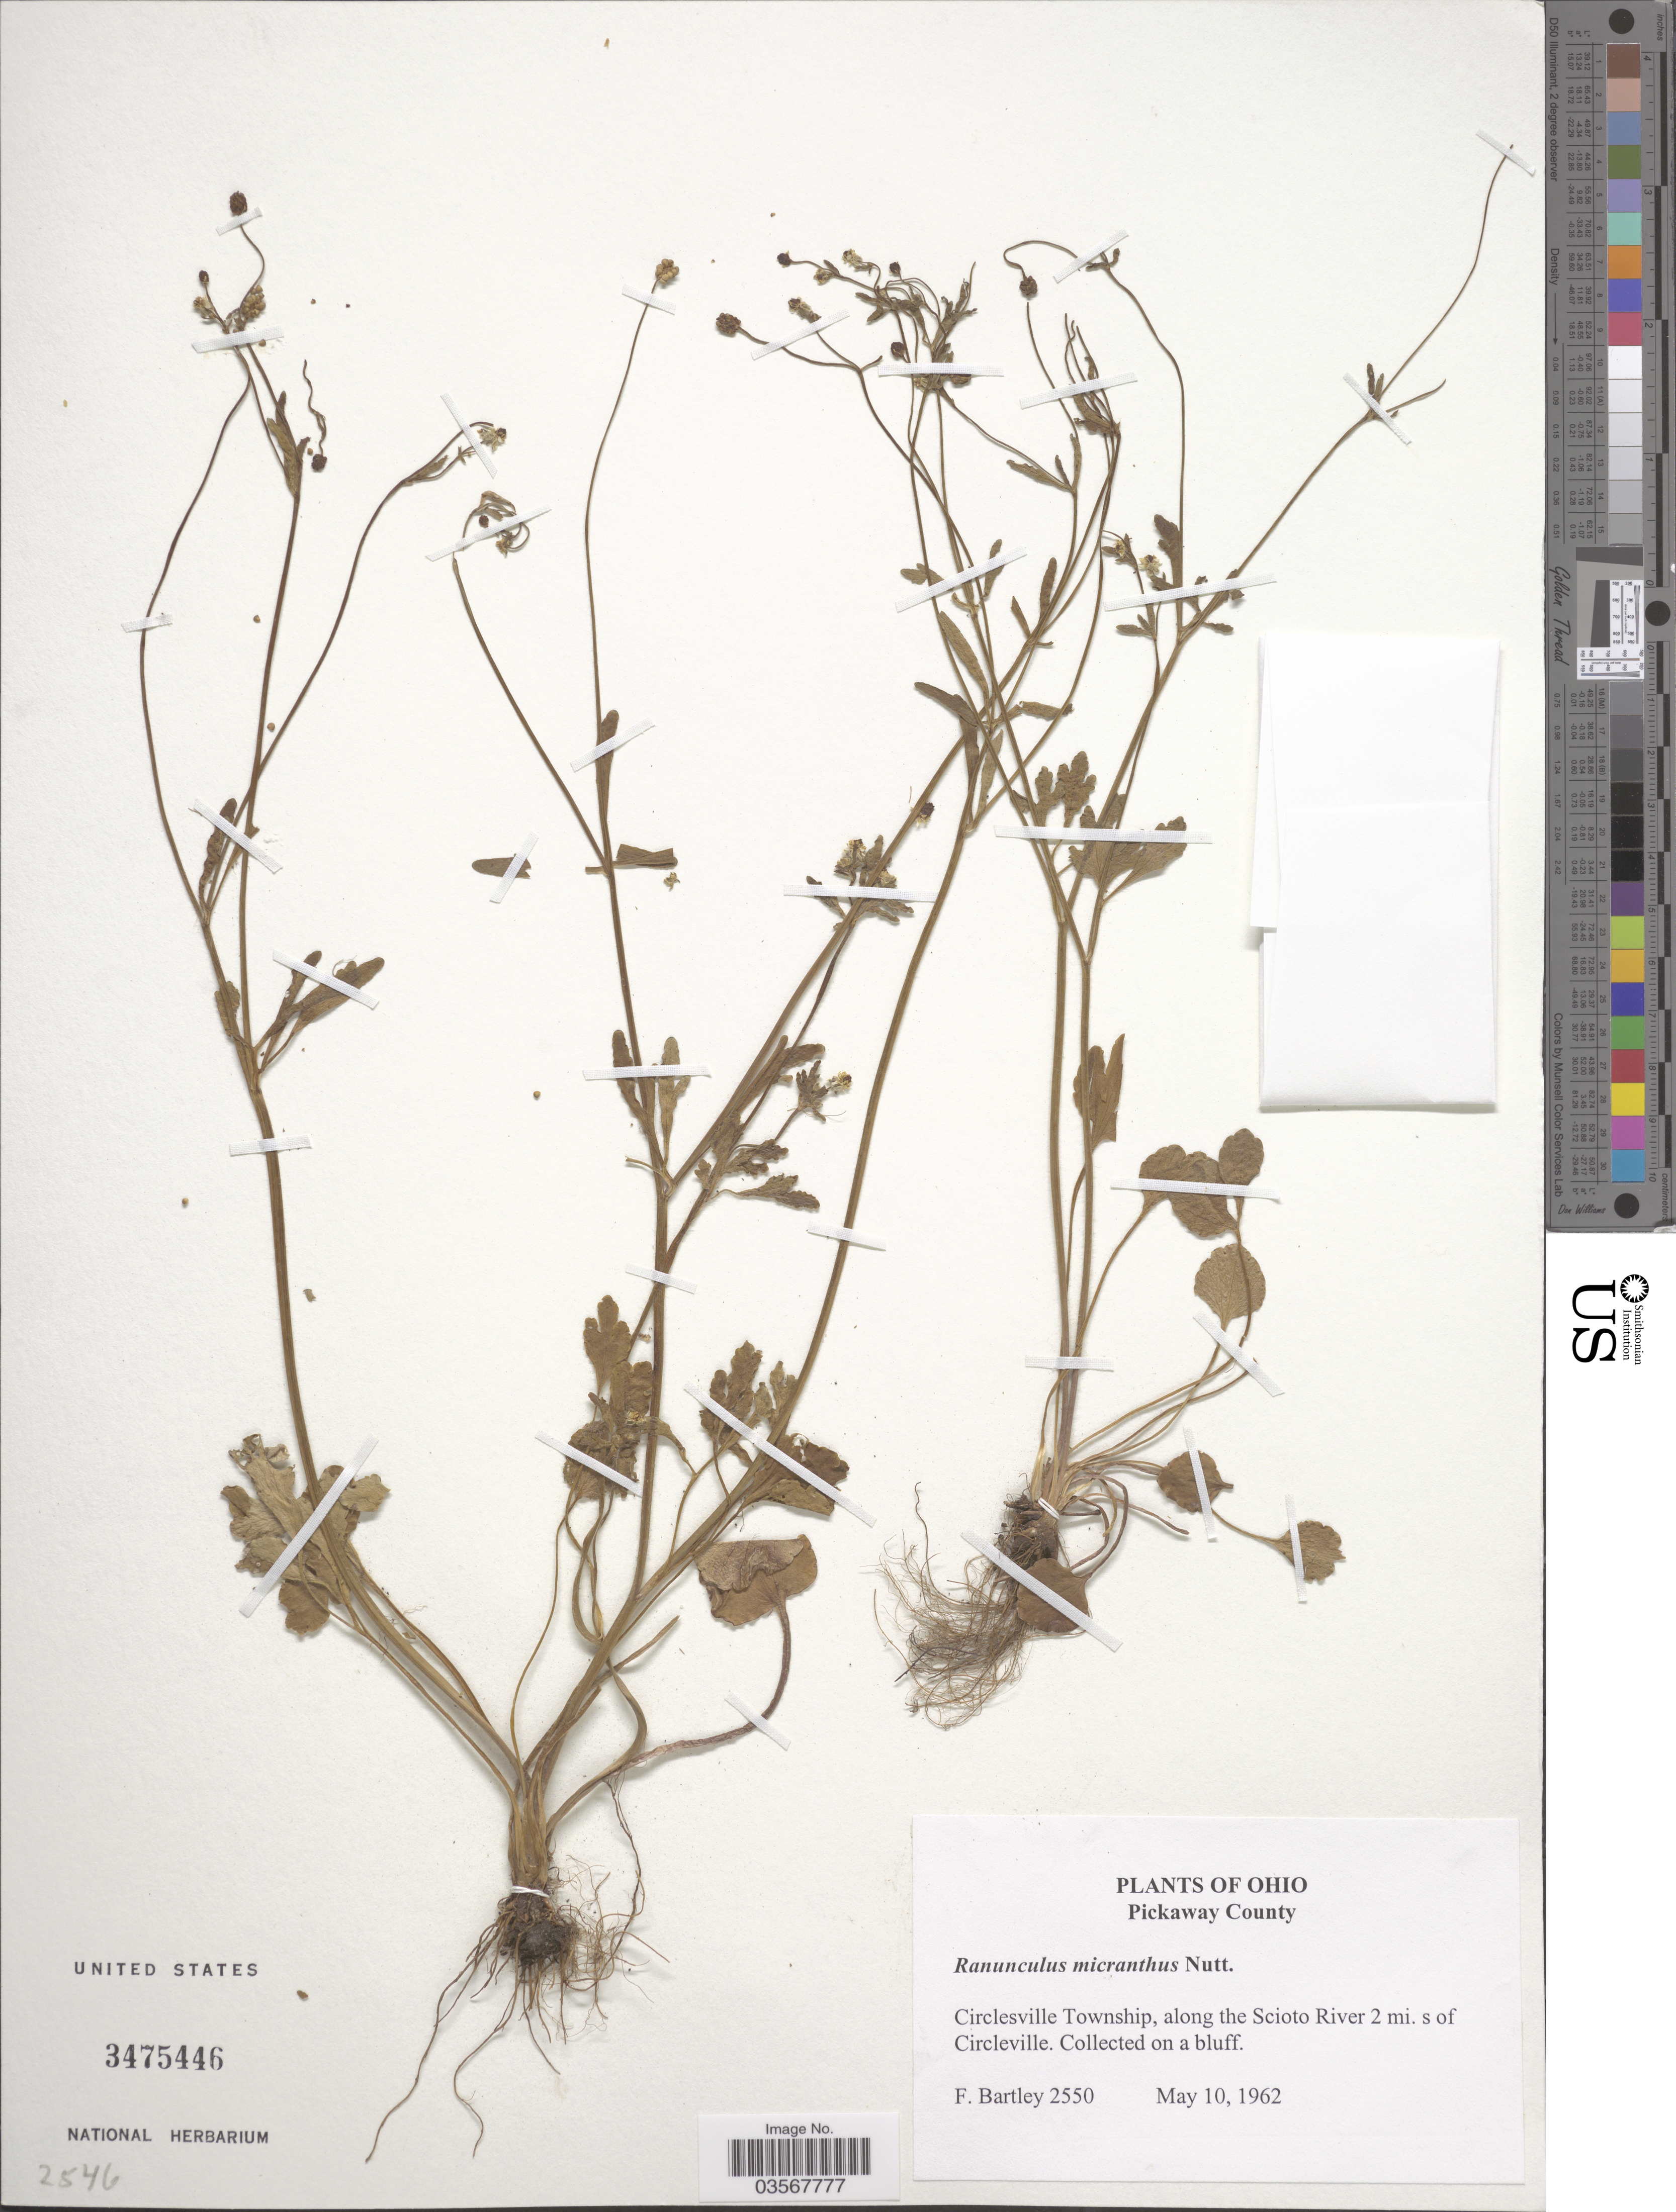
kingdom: Plantae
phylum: Tracheophyta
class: Magnoliopsida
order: Ranunculales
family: Ranunculaceae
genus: Ranunculus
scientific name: Ranunculus micranthus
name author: Nutt.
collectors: F. Bartley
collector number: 2550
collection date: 1962-05-10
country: United States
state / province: Ohio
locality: Pickaway County. Circlesville Township, along the Scioto River 2 mi. s of Circleville. On a bluff.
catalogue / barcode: US 3475446